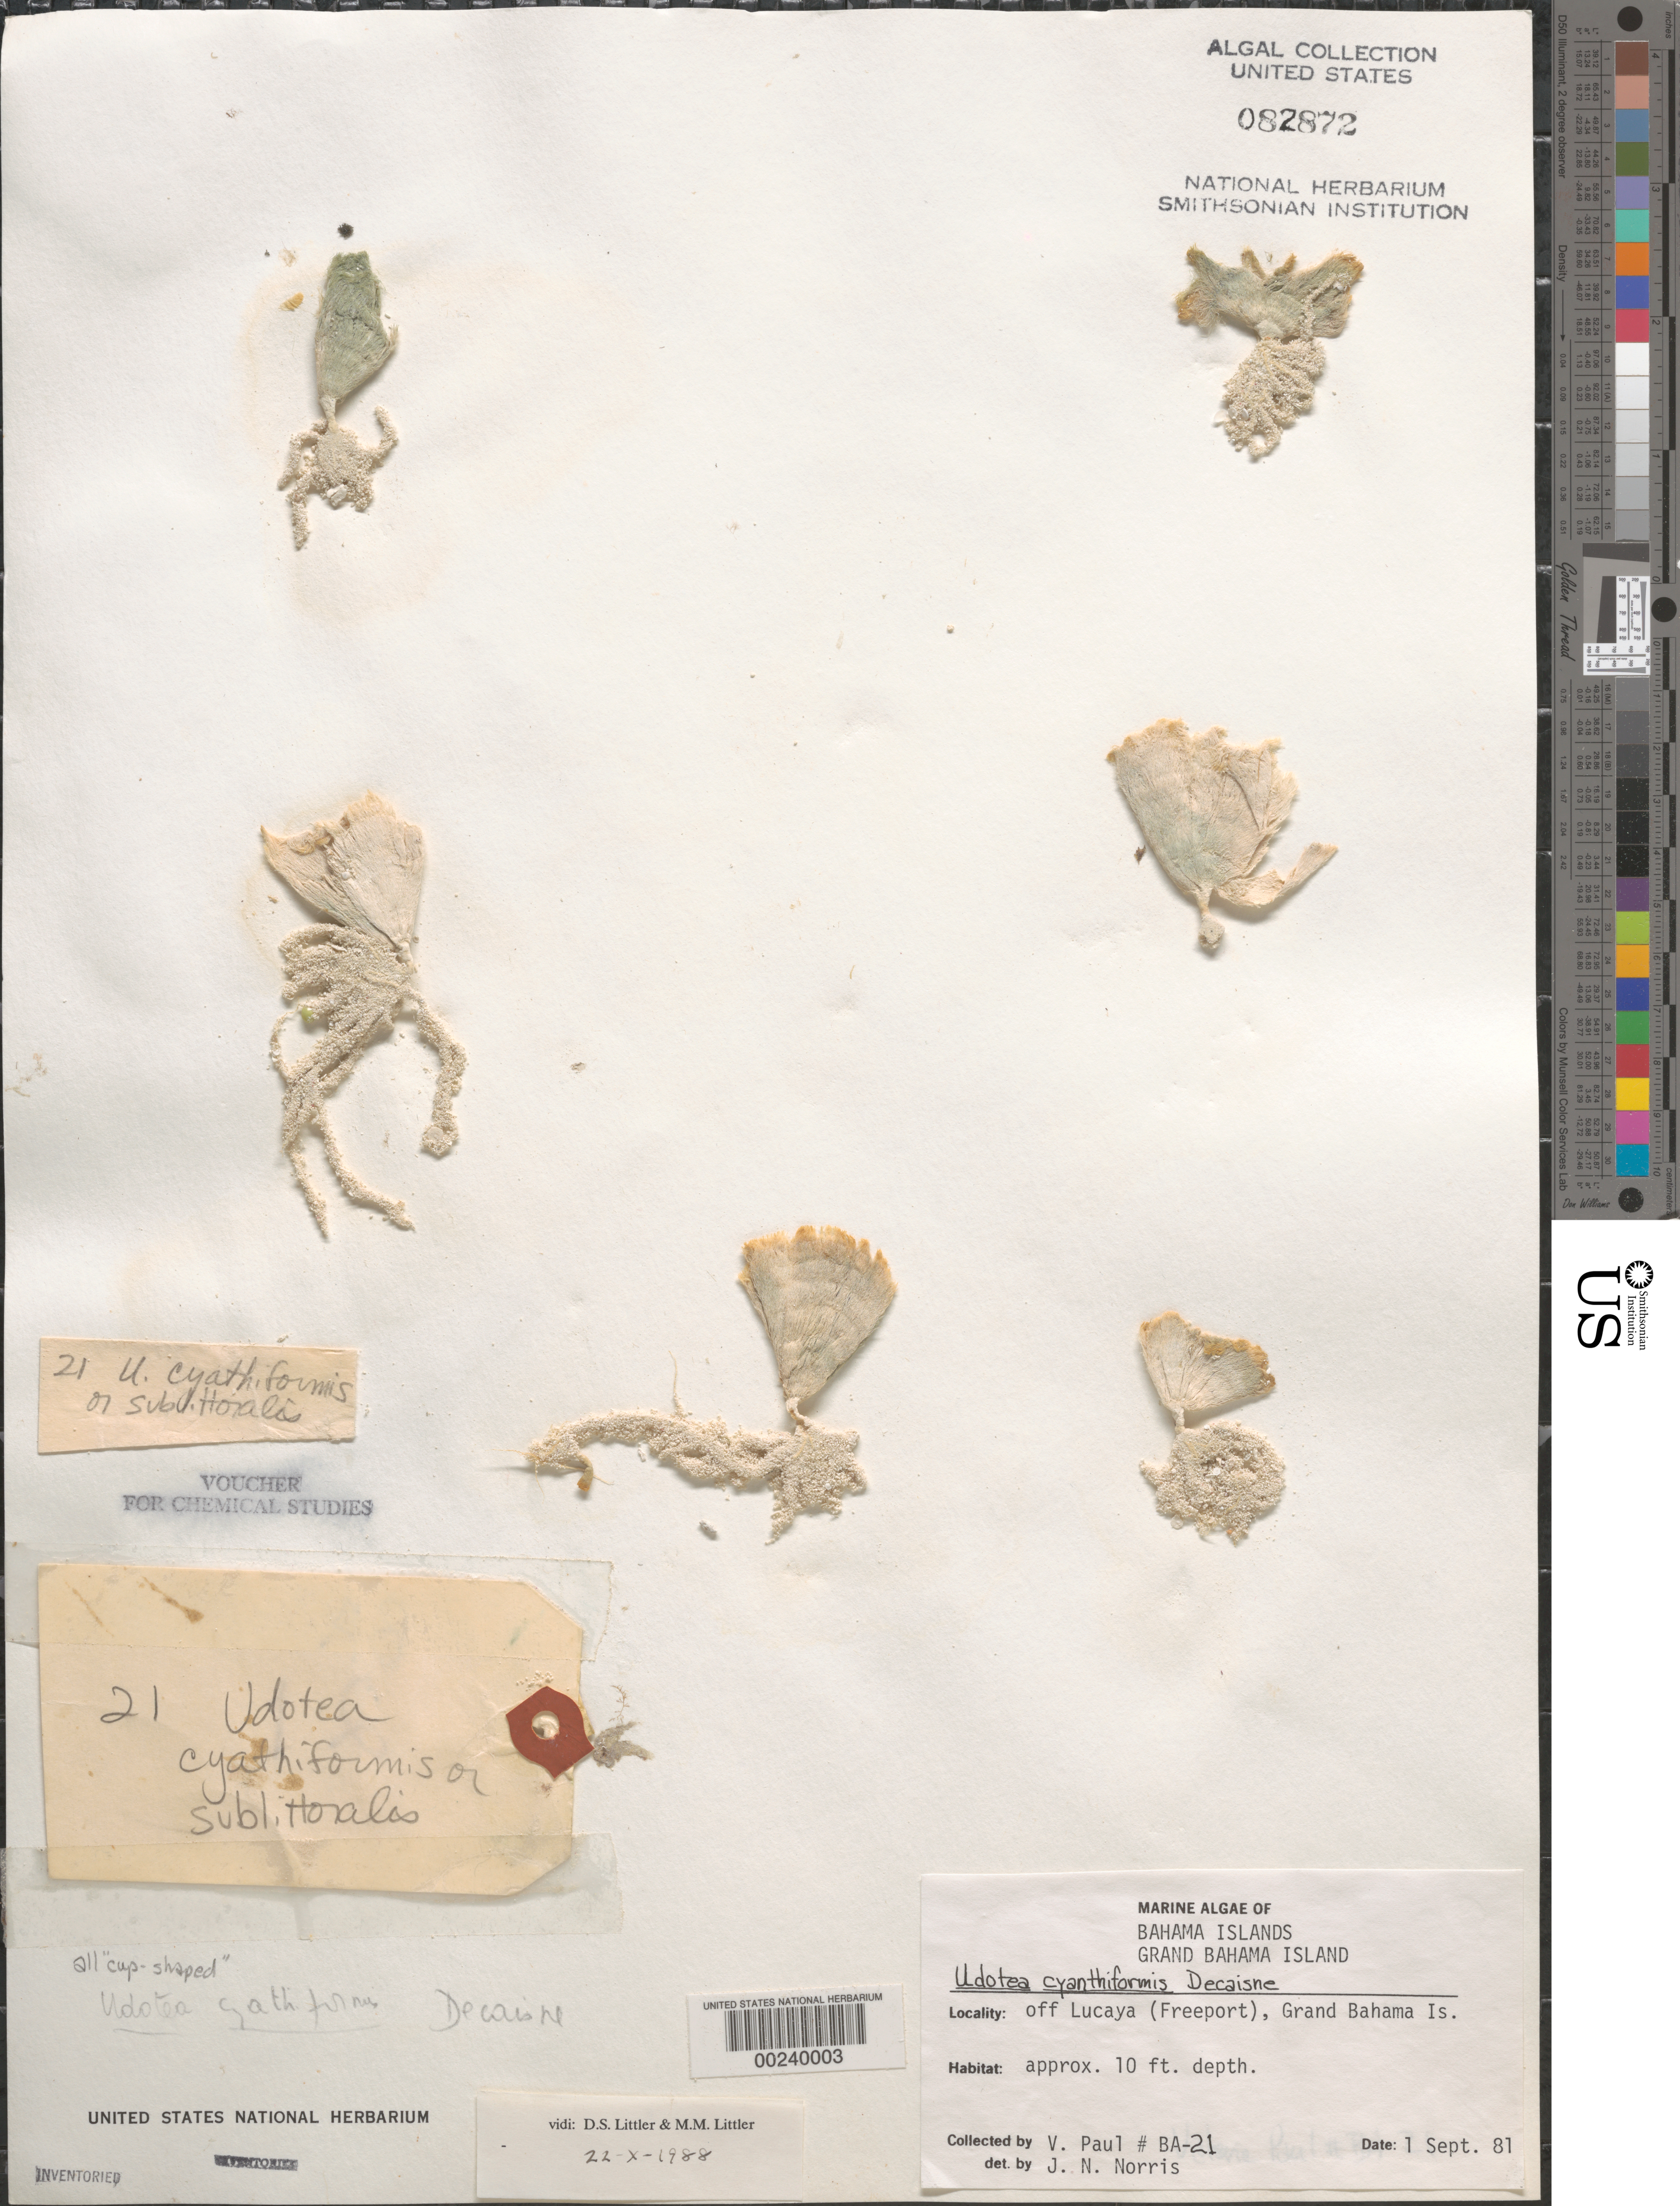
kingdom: Plantae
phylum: Chlorophyta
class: Ulvophyceae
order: Bryopsidales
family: Udoteaceae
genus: Udotea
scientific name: Udotea cyathiformis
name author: Decne.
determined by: Norris, James N.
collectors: V. Paul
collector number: Ba-21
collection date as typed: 01 Sep 1981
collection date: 1981-09-01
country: Bahamas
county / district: Grand Bahama District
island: Grand Bahama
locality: Off Lucaya (Freeport)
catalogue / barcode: US 82872